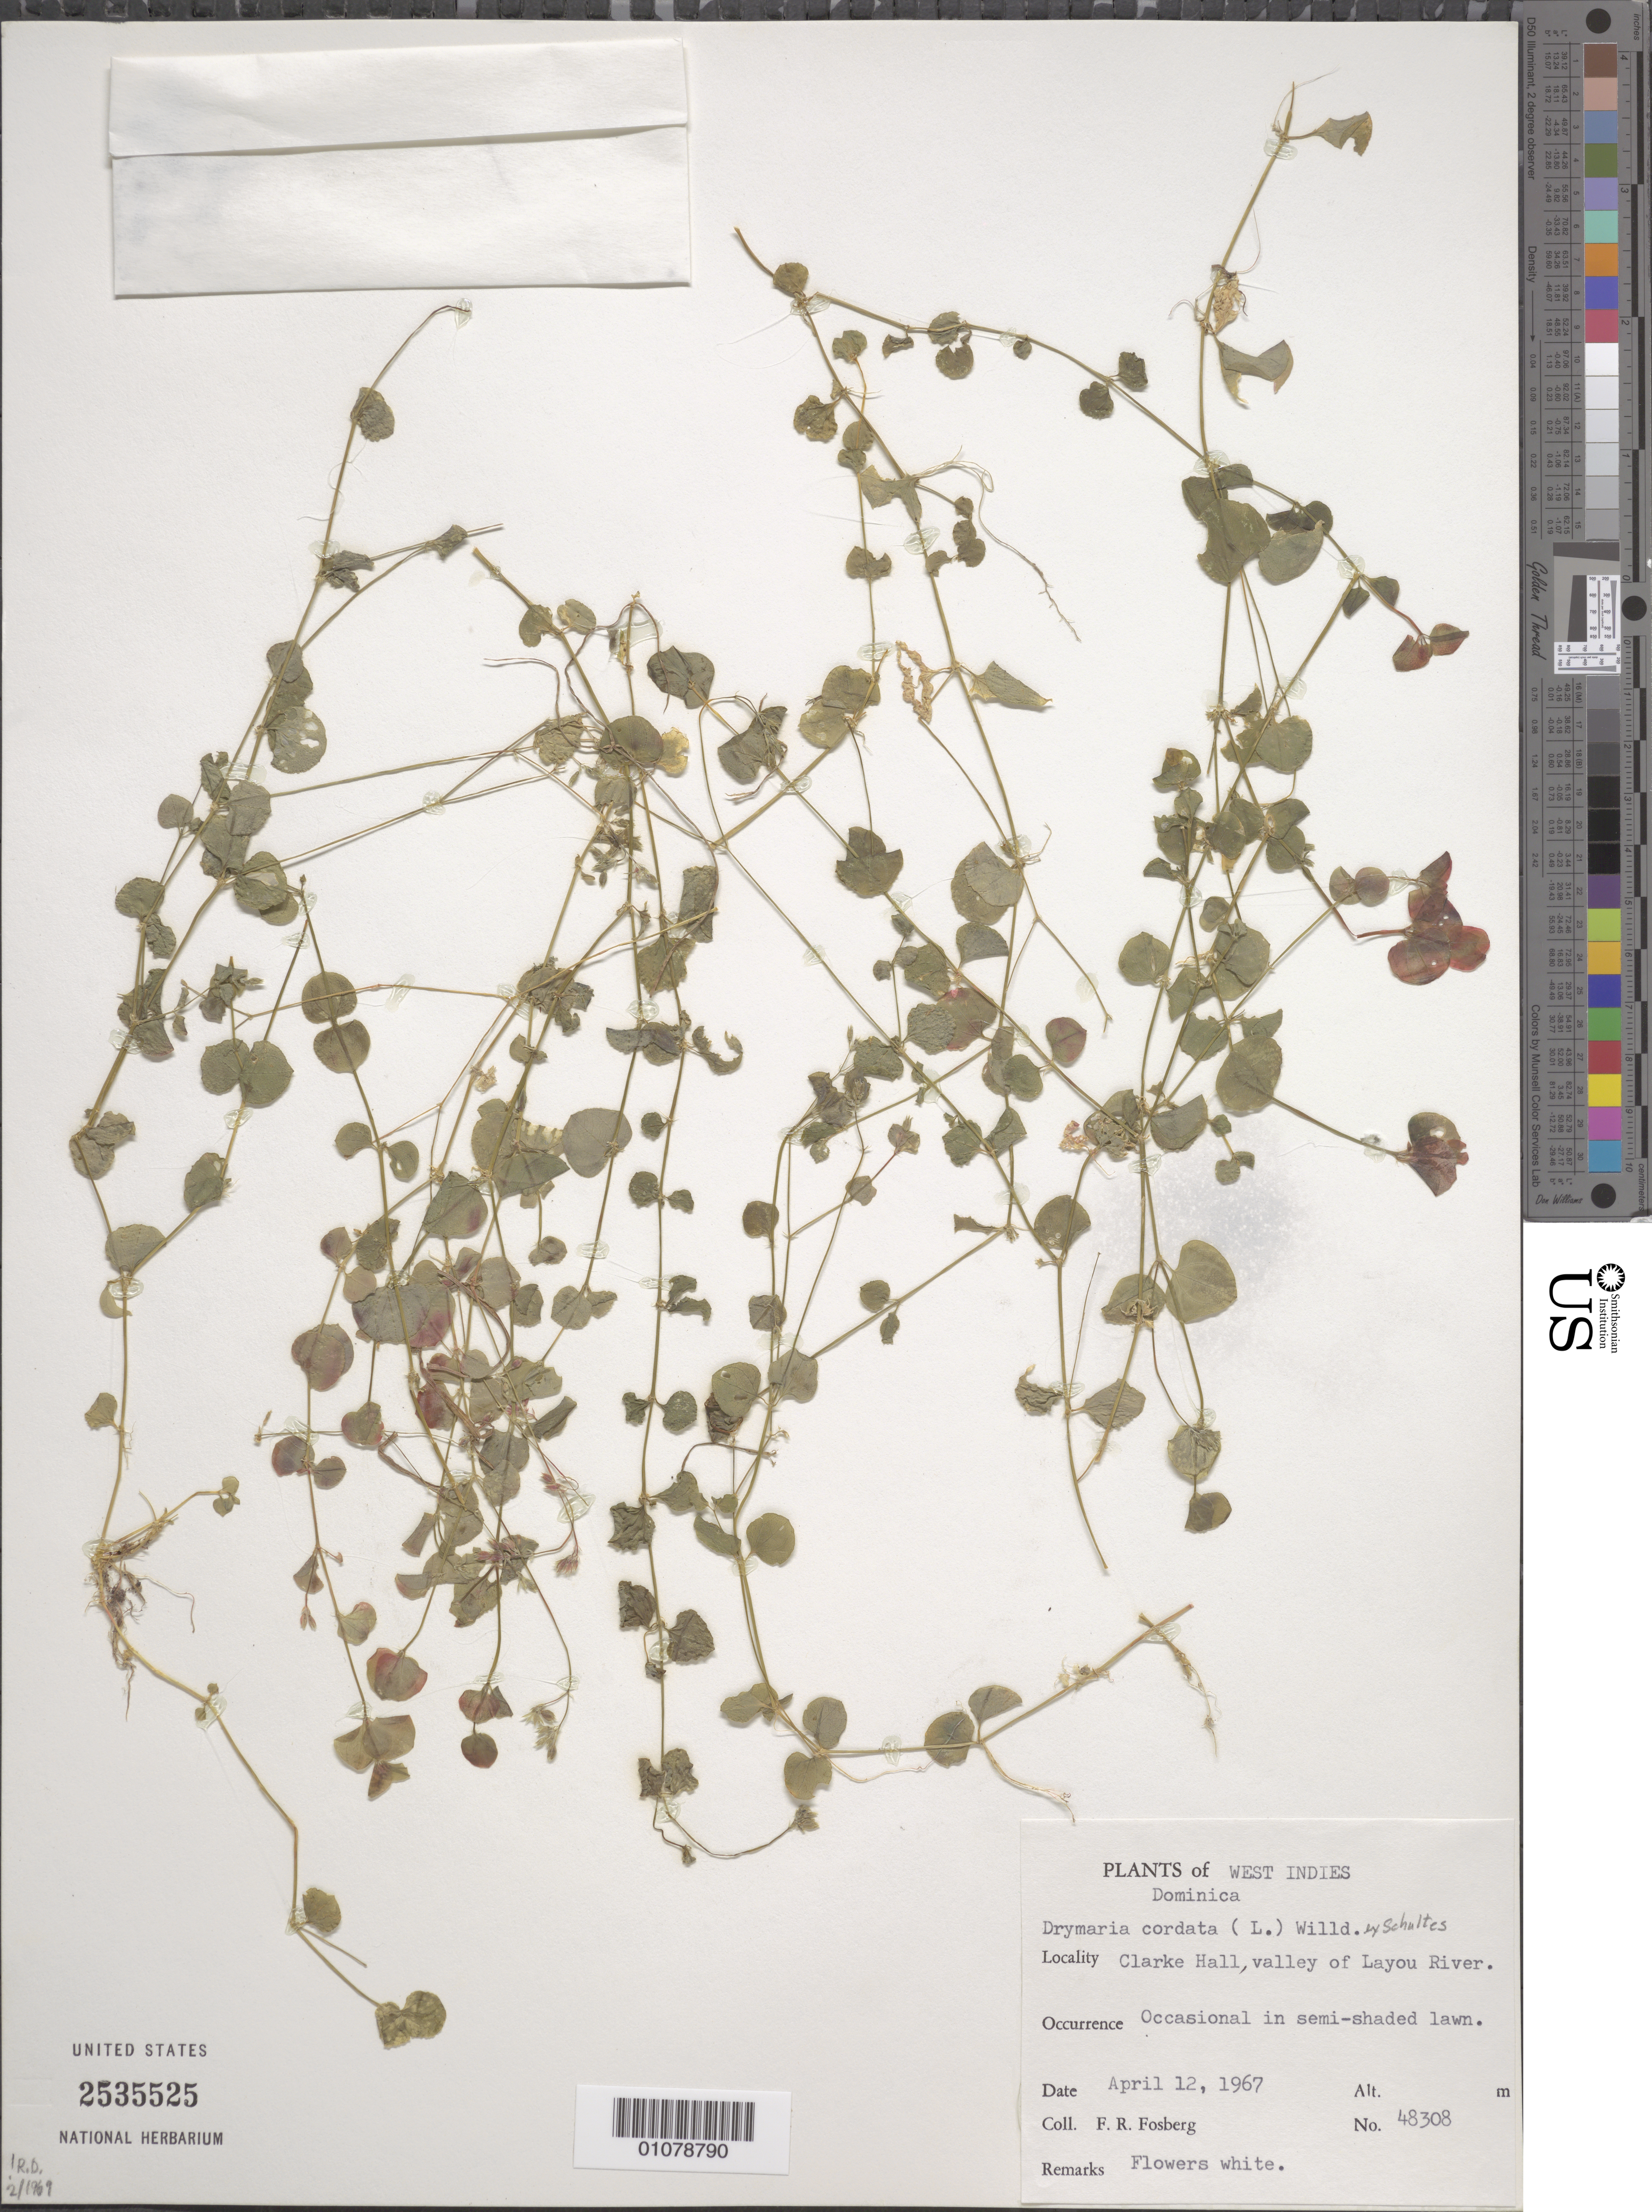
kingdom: Plantae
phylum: Tracheophyta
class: Magnoliopsida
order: Caryophyllales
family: Caryophyllaceae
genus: Drymaria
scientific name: Drymaria cordata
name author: (L.) Willd. ex Schult.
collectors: F. R. Fosberg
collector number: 48308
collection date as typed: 12 Apr 1967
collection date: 1967-04-12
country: Dominica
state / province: St. Joseph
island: Dominica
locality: Valley of Layou River, Clarke Hall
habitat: Occasional in semi-shaded lawn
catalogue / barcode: US 2535525